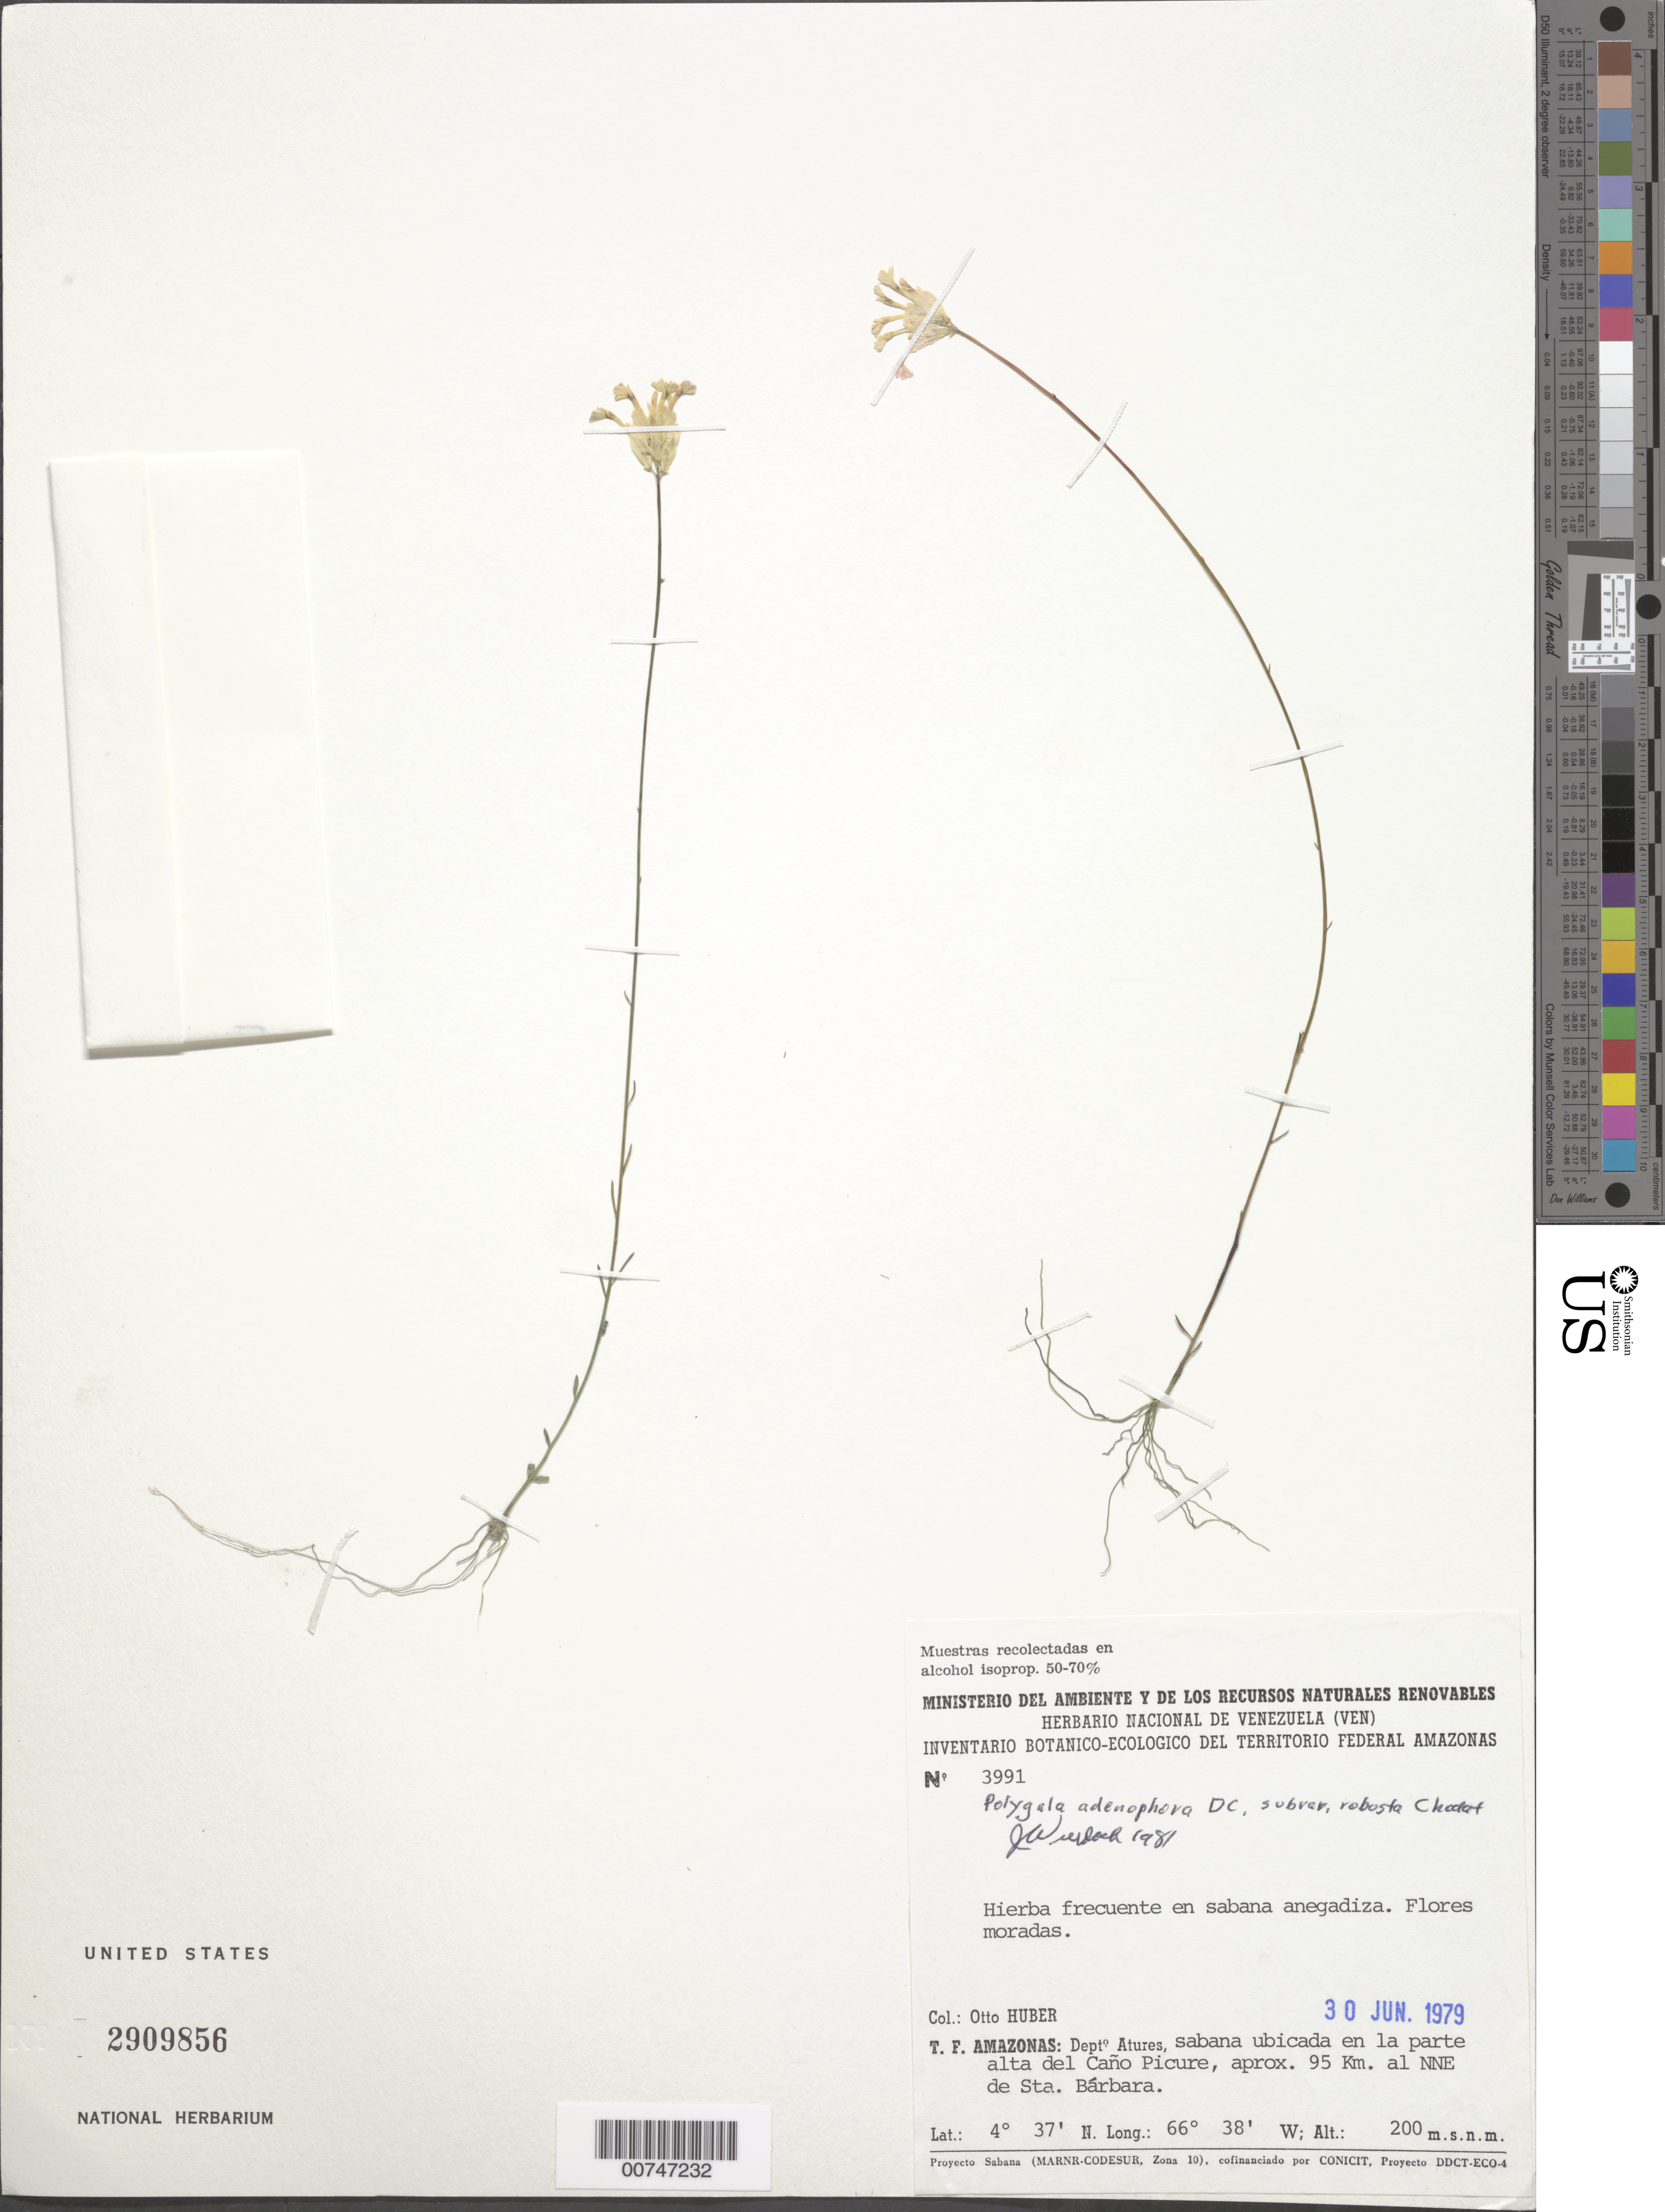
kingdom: Plantae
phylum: Tracheophyta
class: Magnoliopsida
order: Fabales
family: Polygalaceae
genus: Polygala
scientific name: Polygala adenophora subvar. robusta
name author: Chodat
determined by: Wurdack, John J., (US), US (UNITED STATES)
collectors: O. Huber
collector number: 3991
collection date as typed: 30-Jun-79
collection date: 1979-06-30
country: Venezuela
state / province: Amazonas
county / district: Atures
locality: Caño Picure, 95 km NNE of Sta. Barbara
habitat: Savanna; subject to flooding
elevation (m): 200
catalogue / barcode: US 2909856